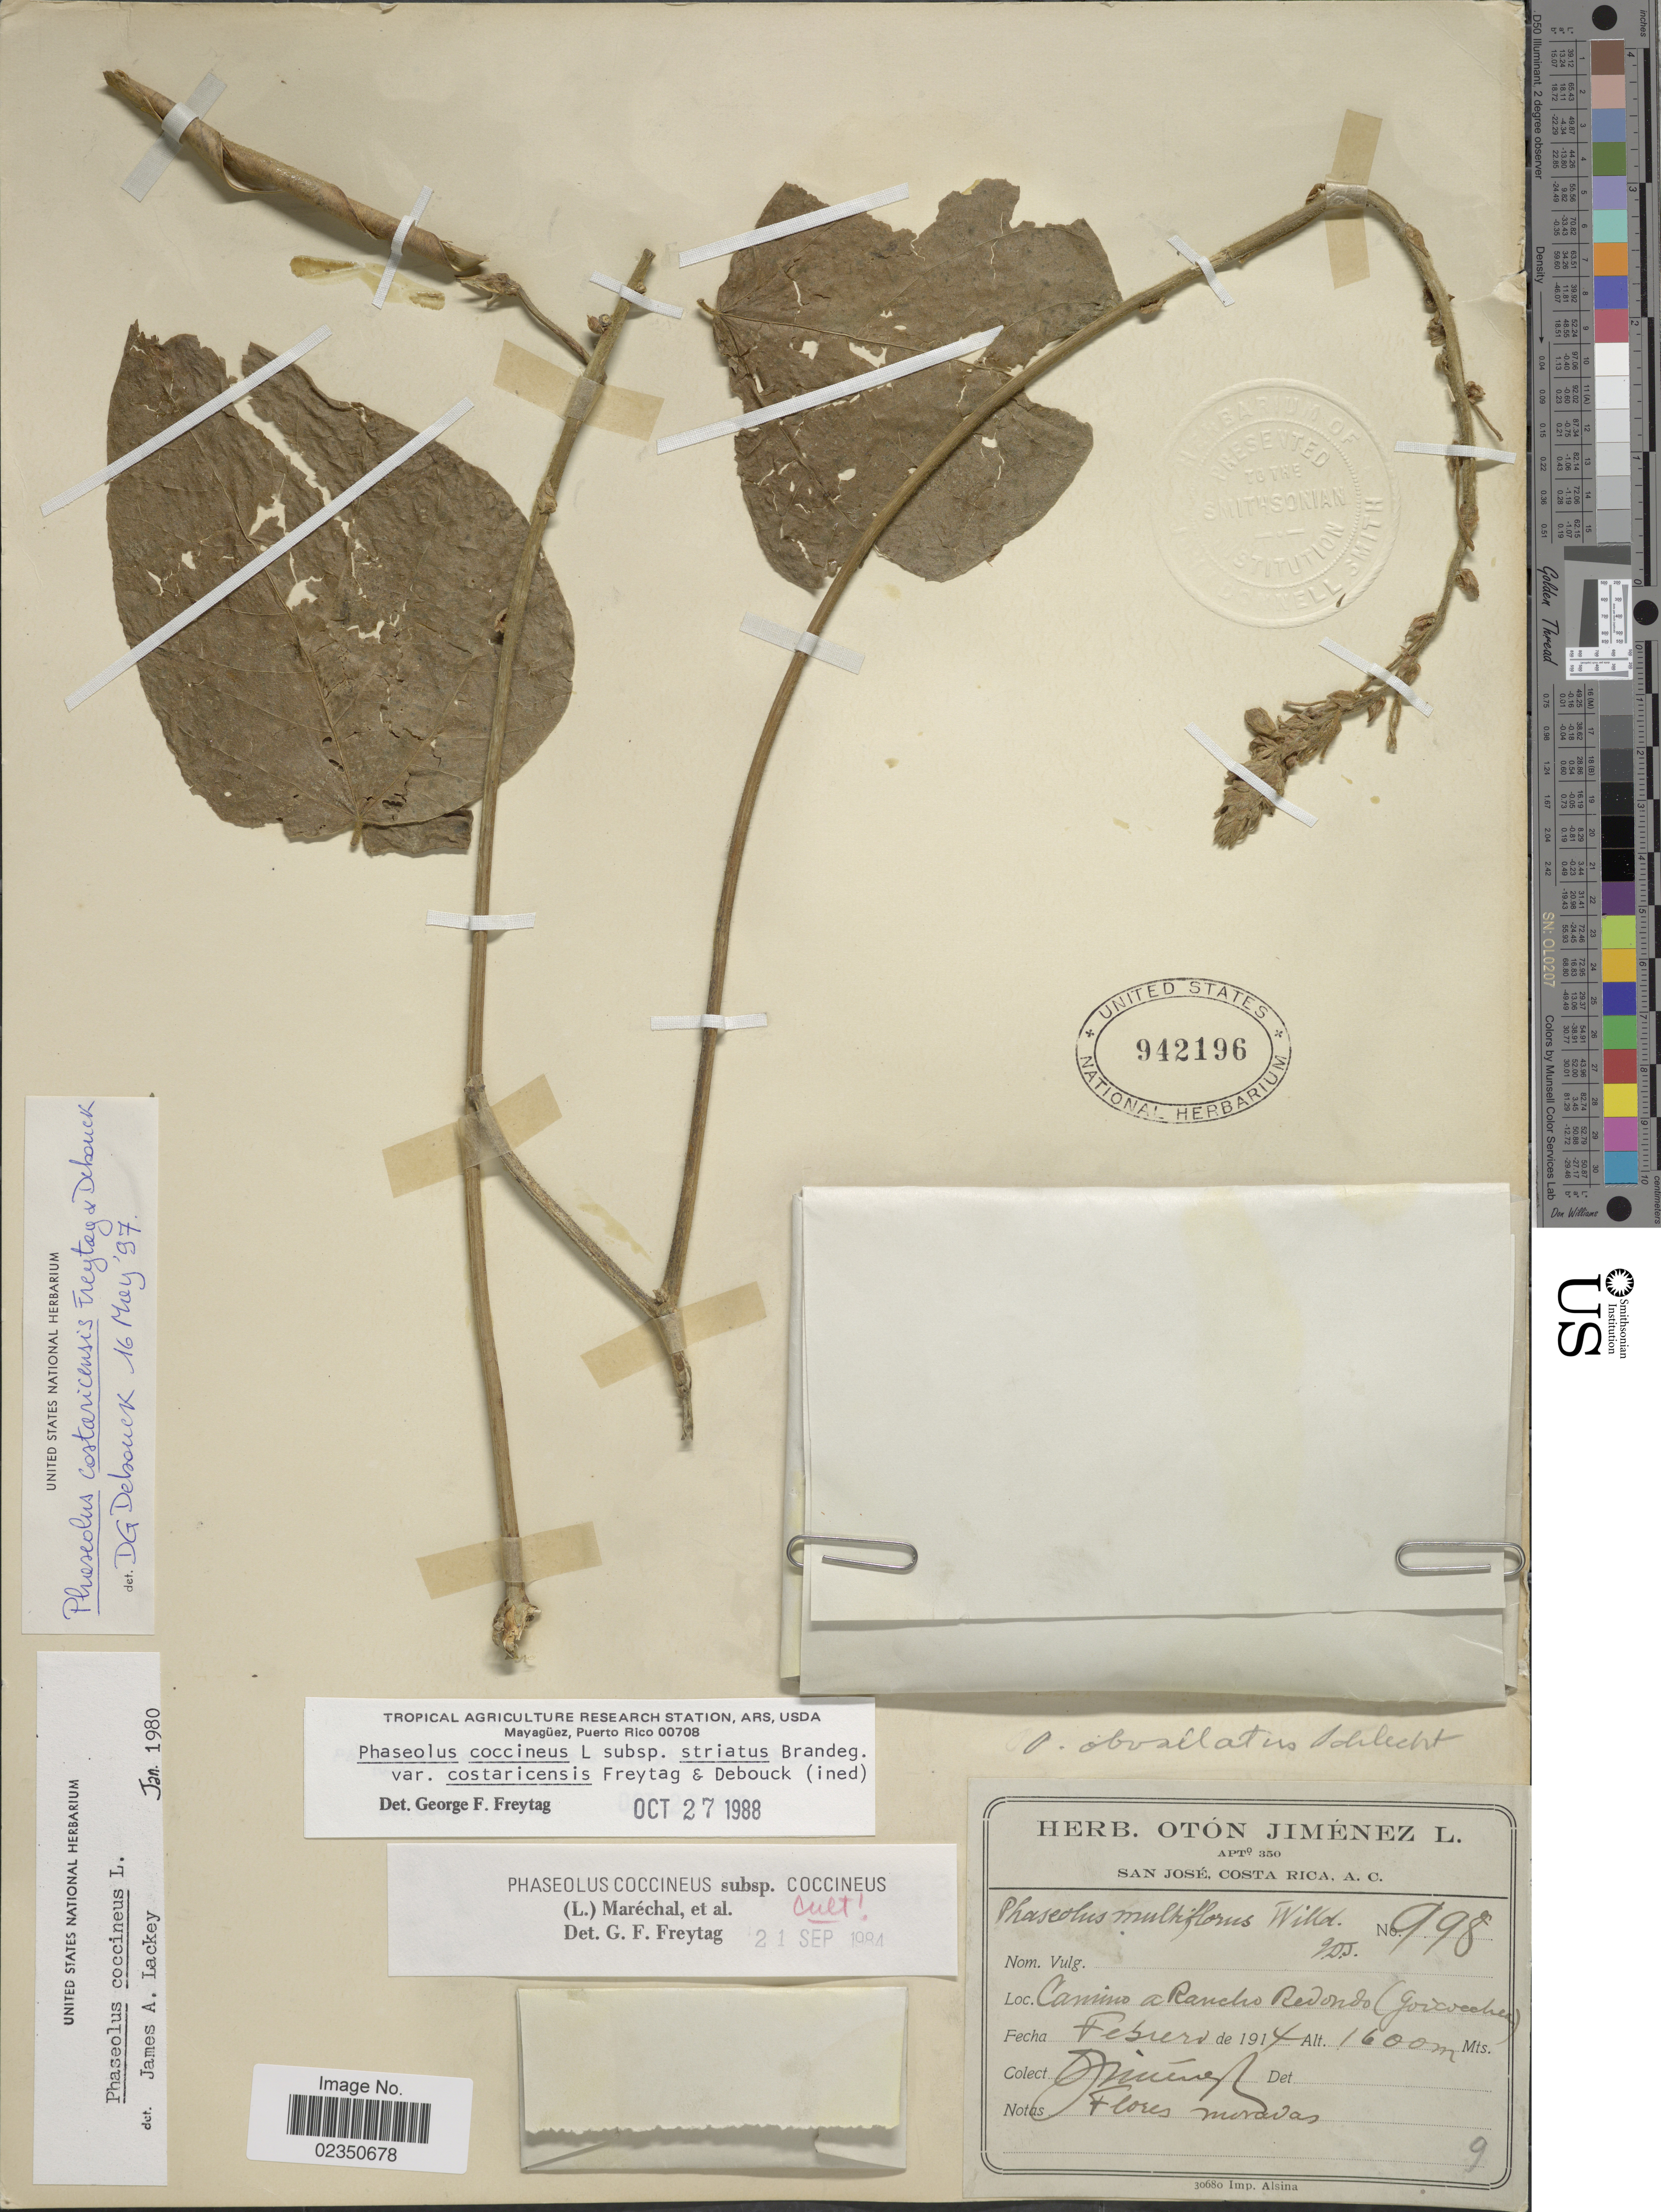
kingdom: Plantae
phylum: Tracheophyta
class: Magnoliopsida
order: Fabales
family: Fabaceae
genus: Phaseolus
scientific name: Phaseolus costaricensis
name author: Freytag & Debouck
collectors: O. Jiménez L.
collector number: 998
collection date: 1914-02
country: Costa Rica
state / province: San José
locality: Camino a Rancho Redondo (Goicoechea)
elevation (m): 1600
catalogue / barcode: US 942196